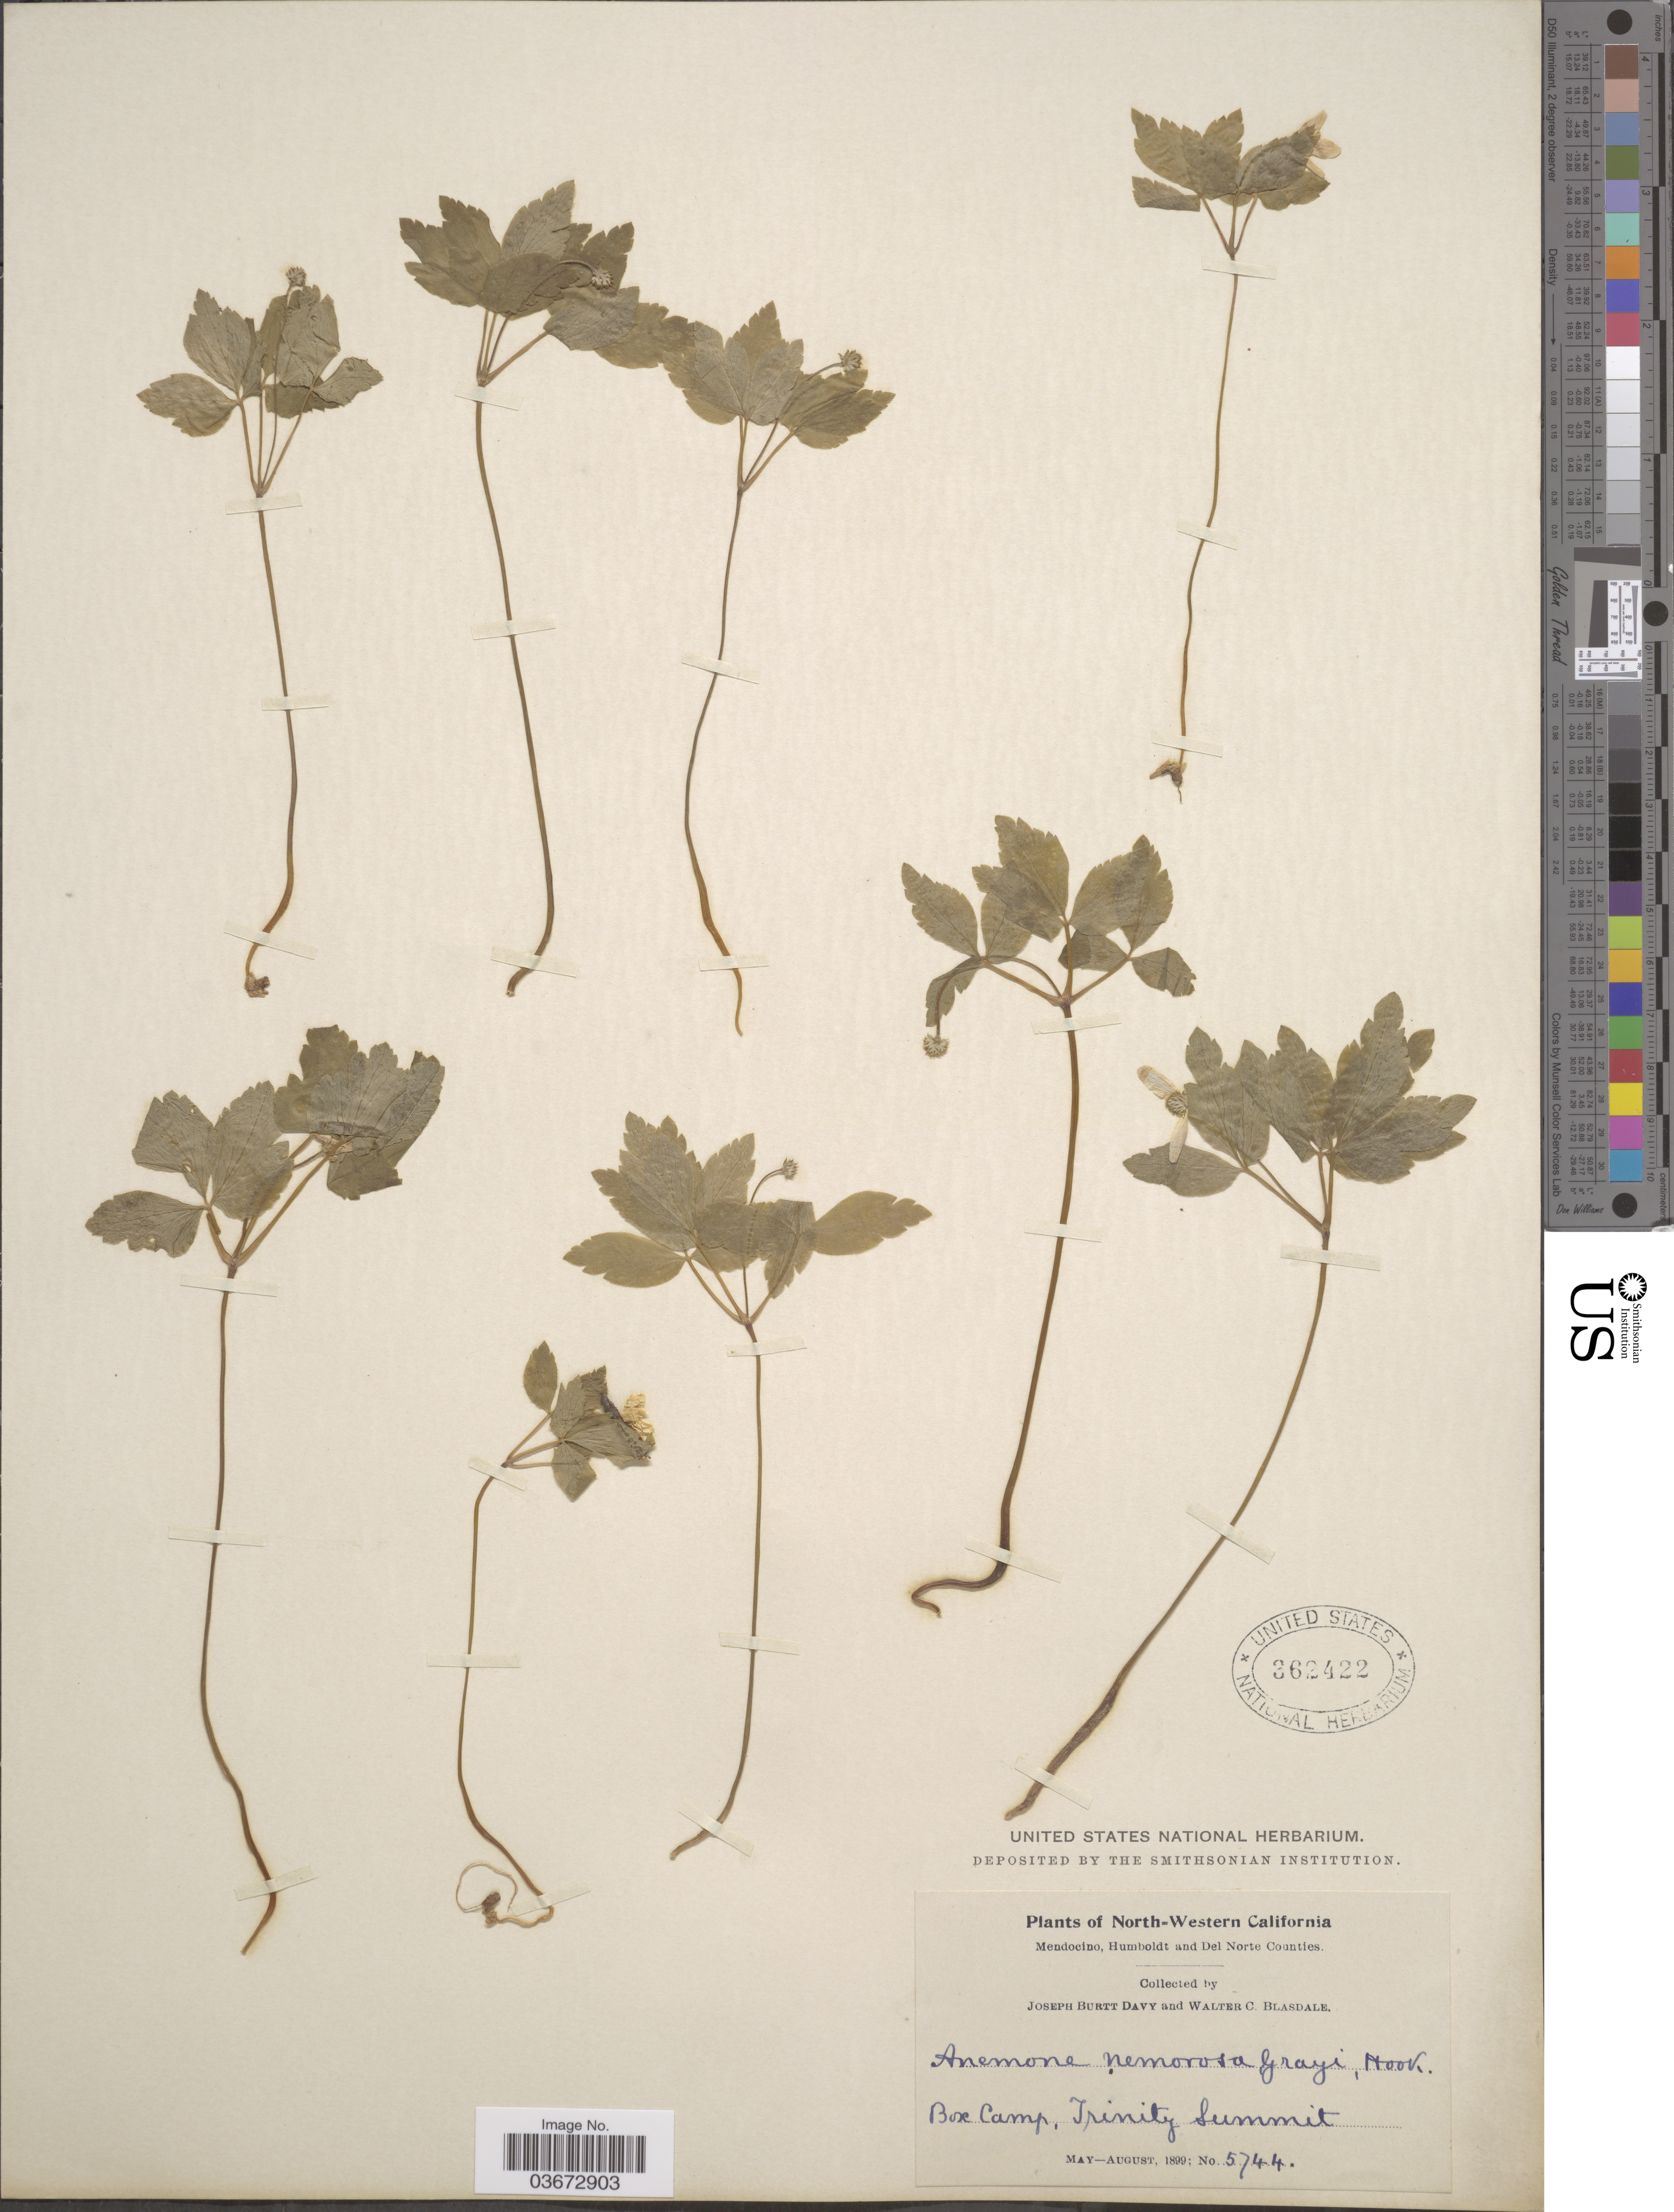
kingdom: Plantae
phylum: Tracheophyta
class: Magnoliopsida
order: Ranunculales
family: Ranunculaceae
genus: Anemone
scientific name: Anemone quinquefolia var. grayi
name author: (Behr ex Kellogg) Jeps.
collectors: J. Burtt Davy & W. Blasdale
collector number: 5744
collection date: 1899-05/1899-08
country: United States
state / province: California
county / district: Mendocino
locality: North-Western California. Mendocino, Humboldt and Del Norte Counties. Box Camp, Trinity Summit.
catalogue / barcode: US 362422